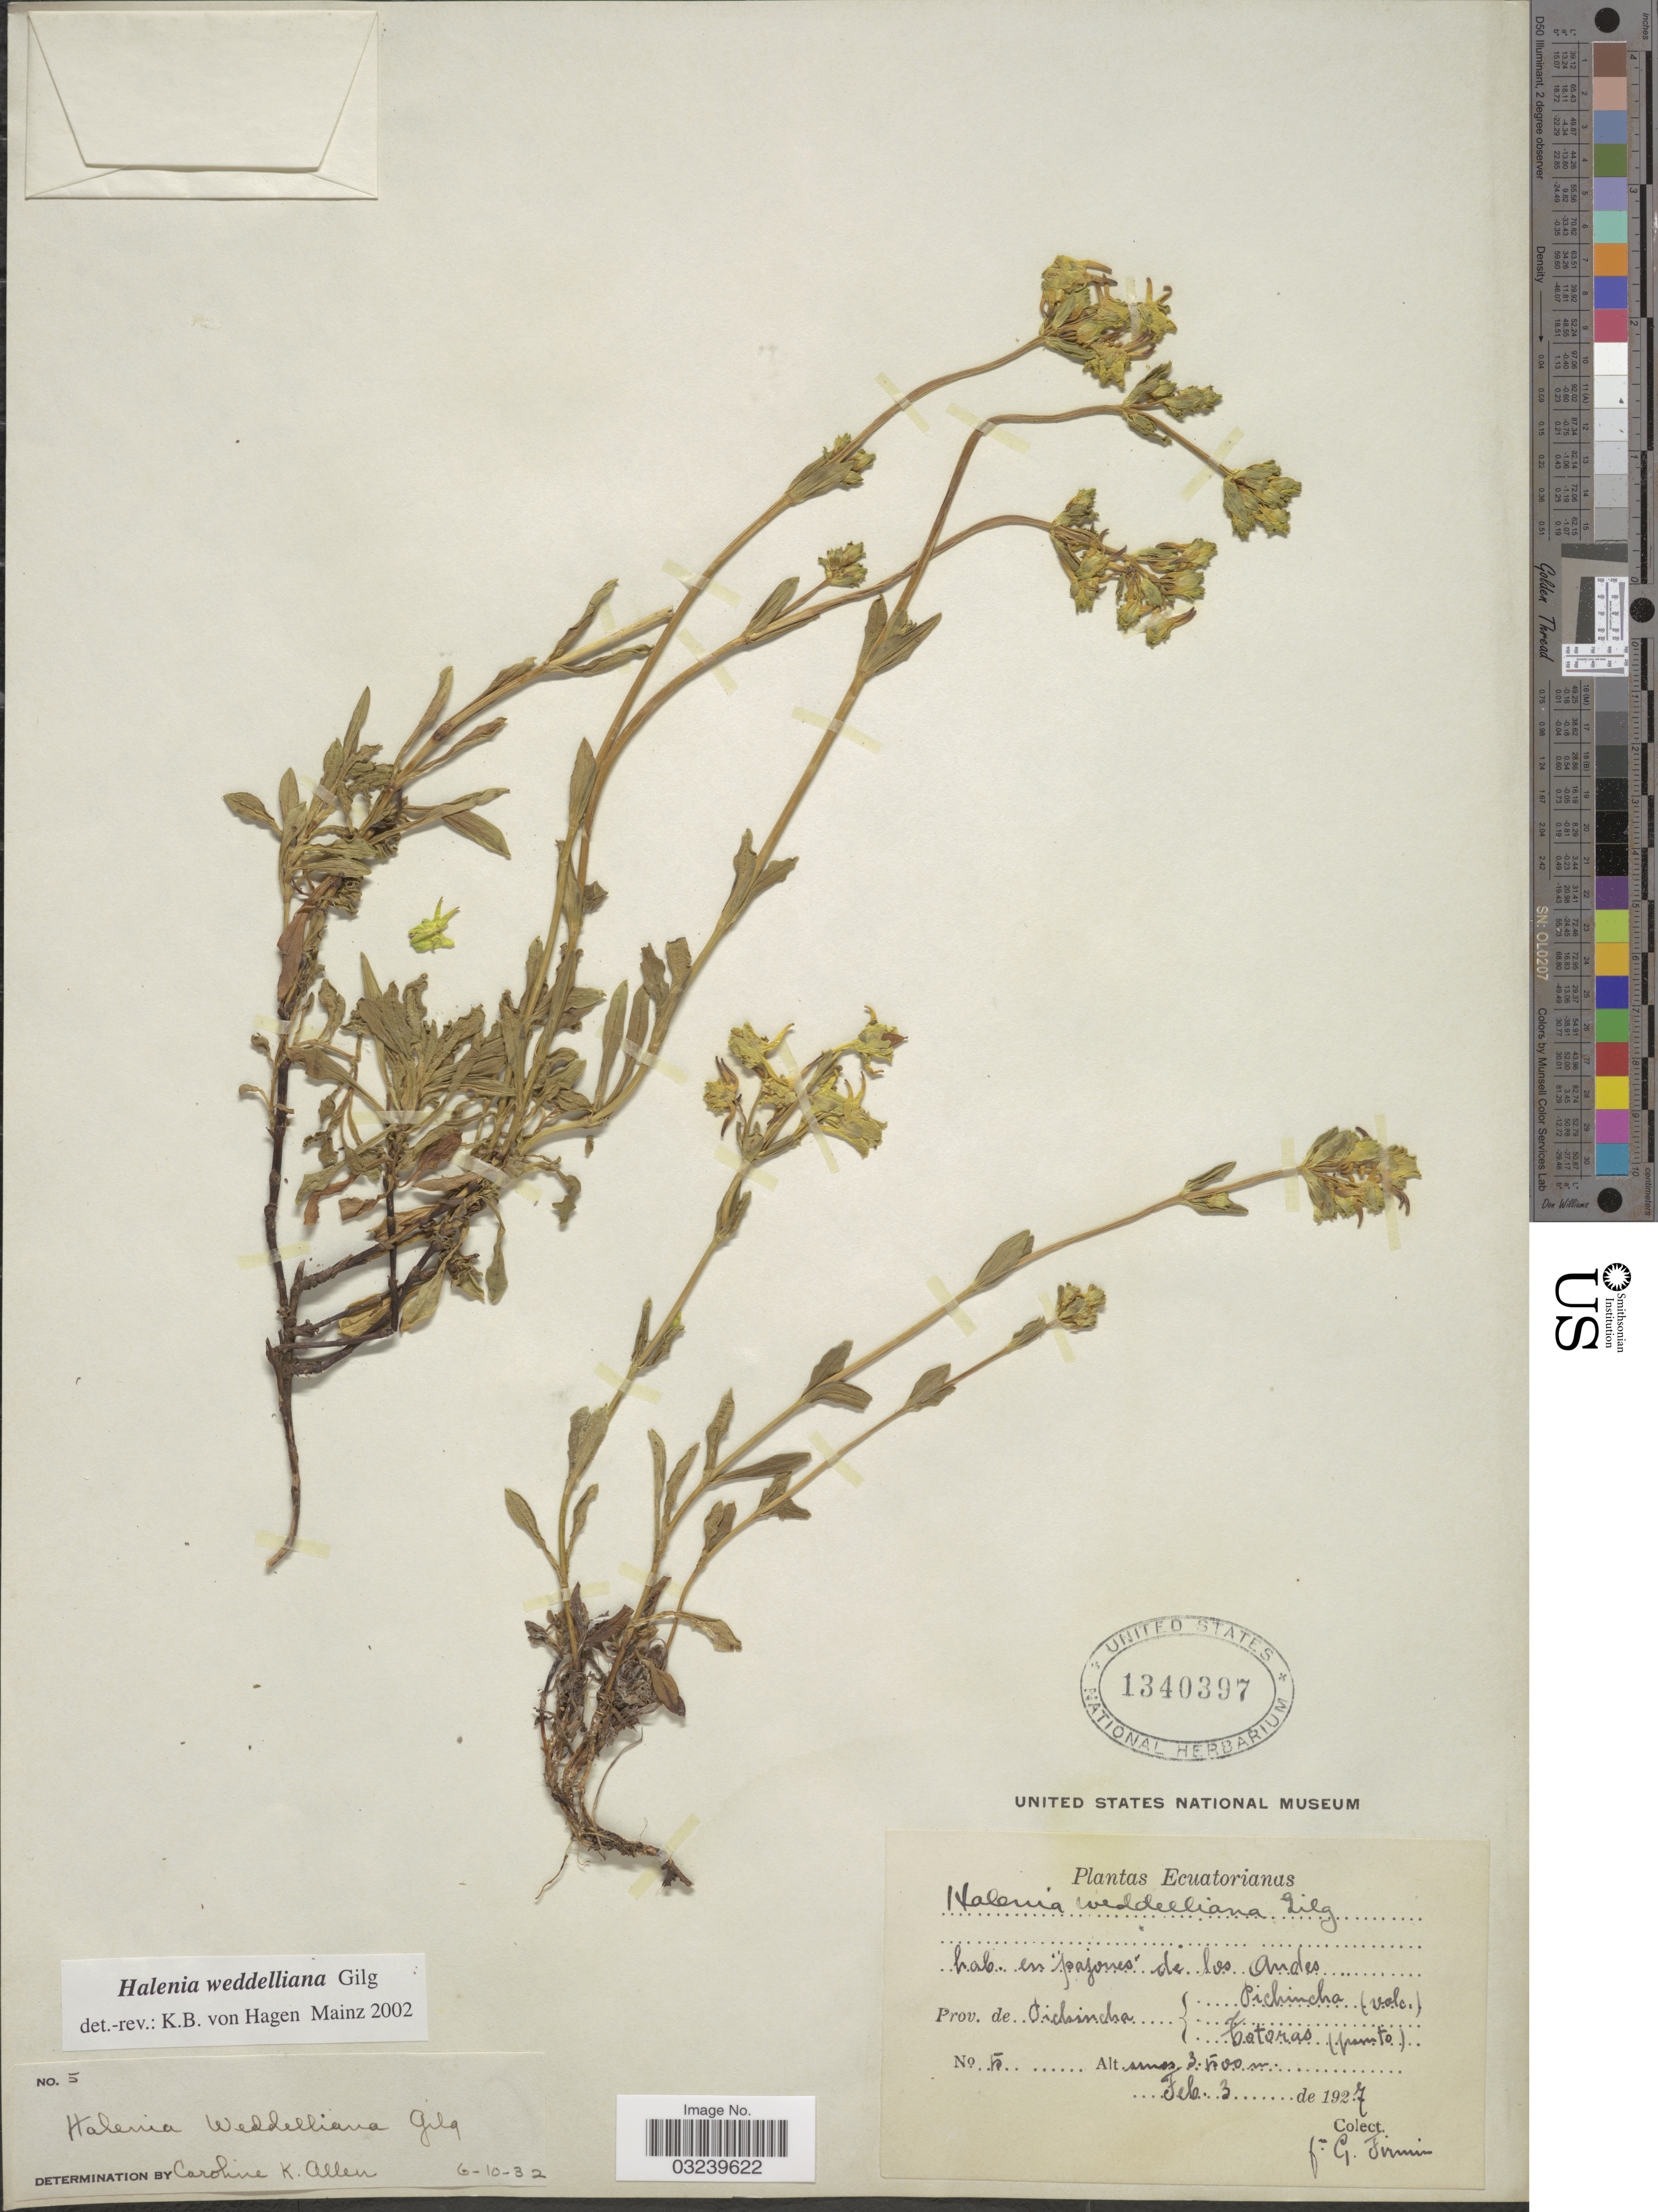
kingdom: Plantae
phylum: Tracheophyta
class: Magnoliopsida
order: Gentianales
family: Gentianaceae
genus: Halenia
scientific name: Halenia weddelliana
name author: Gilg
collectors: F. Firmin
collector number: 5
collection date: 1927-02-03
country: Ecuador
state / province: Pichincha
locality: Prov. de Pichincha, Pichincha (volc.) Totoras (punto).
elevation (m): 3500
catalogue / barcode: US 1340397